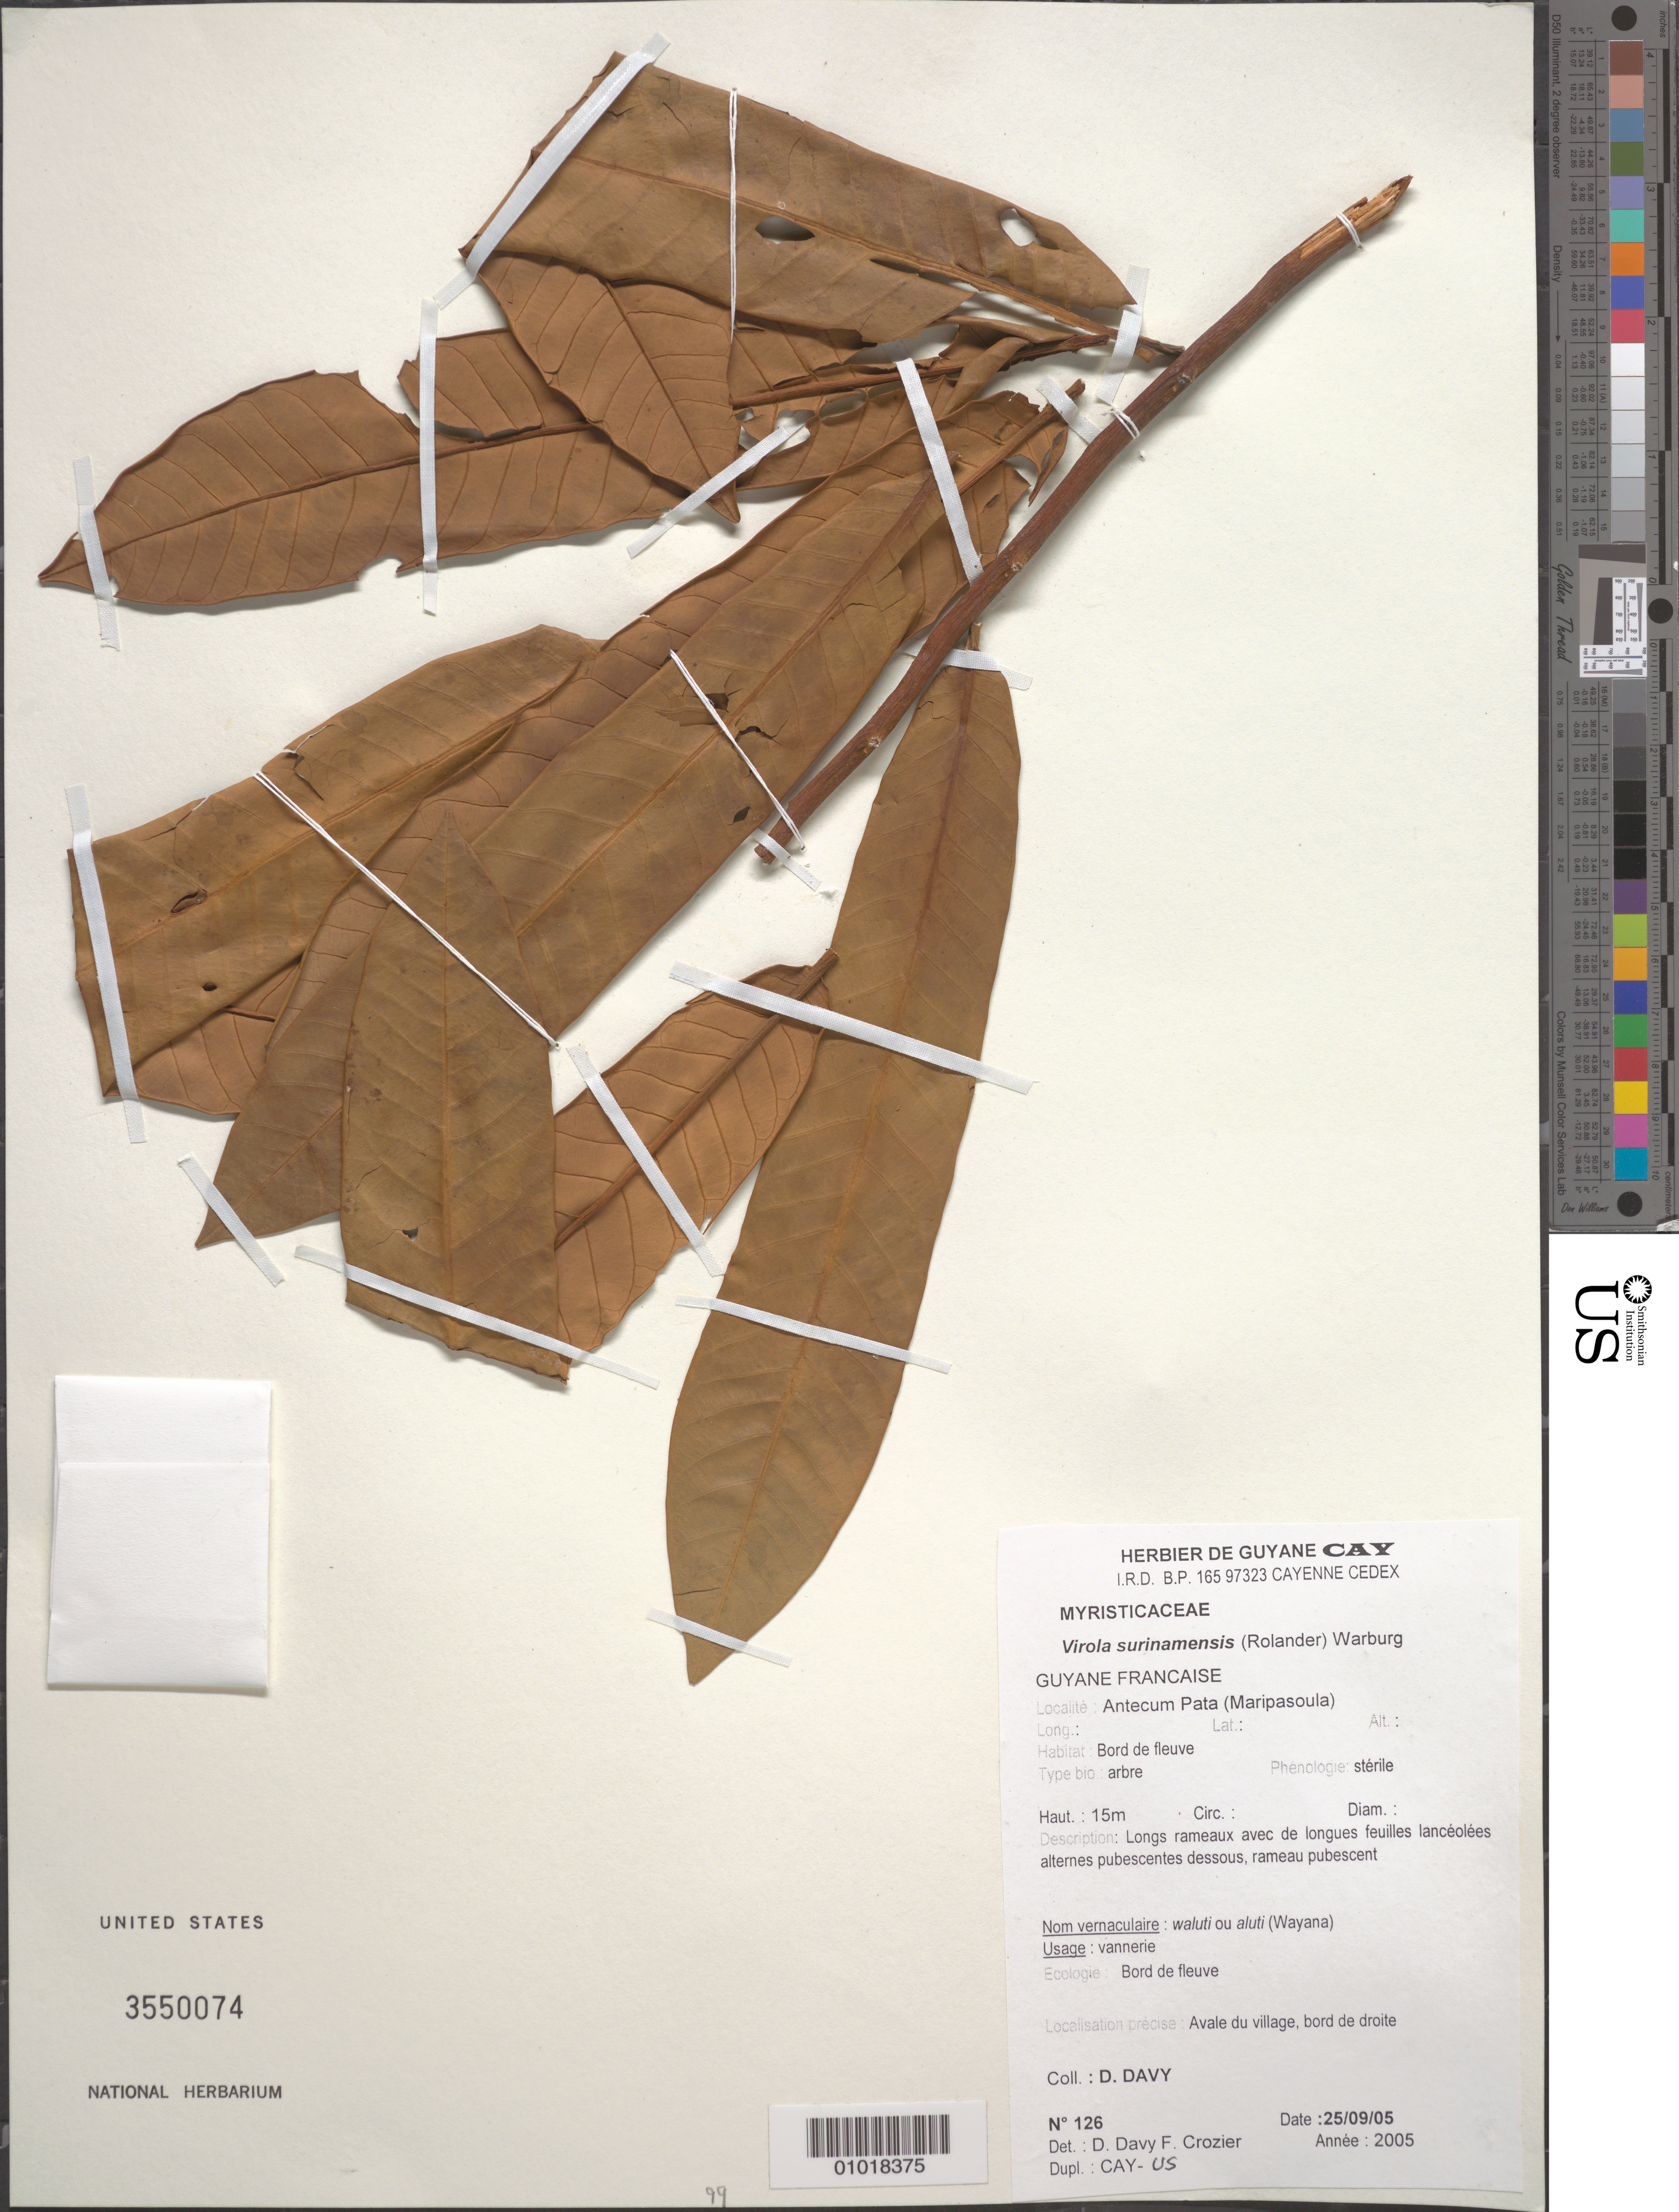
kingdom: Plantae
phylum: Tracheophyta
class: Magnoliopsida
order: Magnoliales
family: Myristicaceae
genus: Virola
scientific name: Virola surinamensis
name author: (Rol.) Warb.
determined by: Davy, D.; Crozier, F.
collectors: D. Davy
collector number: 126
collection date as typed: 25-Sep-05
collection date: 2005-09-25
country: French Guiana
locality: Antecum Pata (Maripasoula), avale du village, bord de droite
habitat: Bord de fleuve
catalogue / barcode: US 3550074